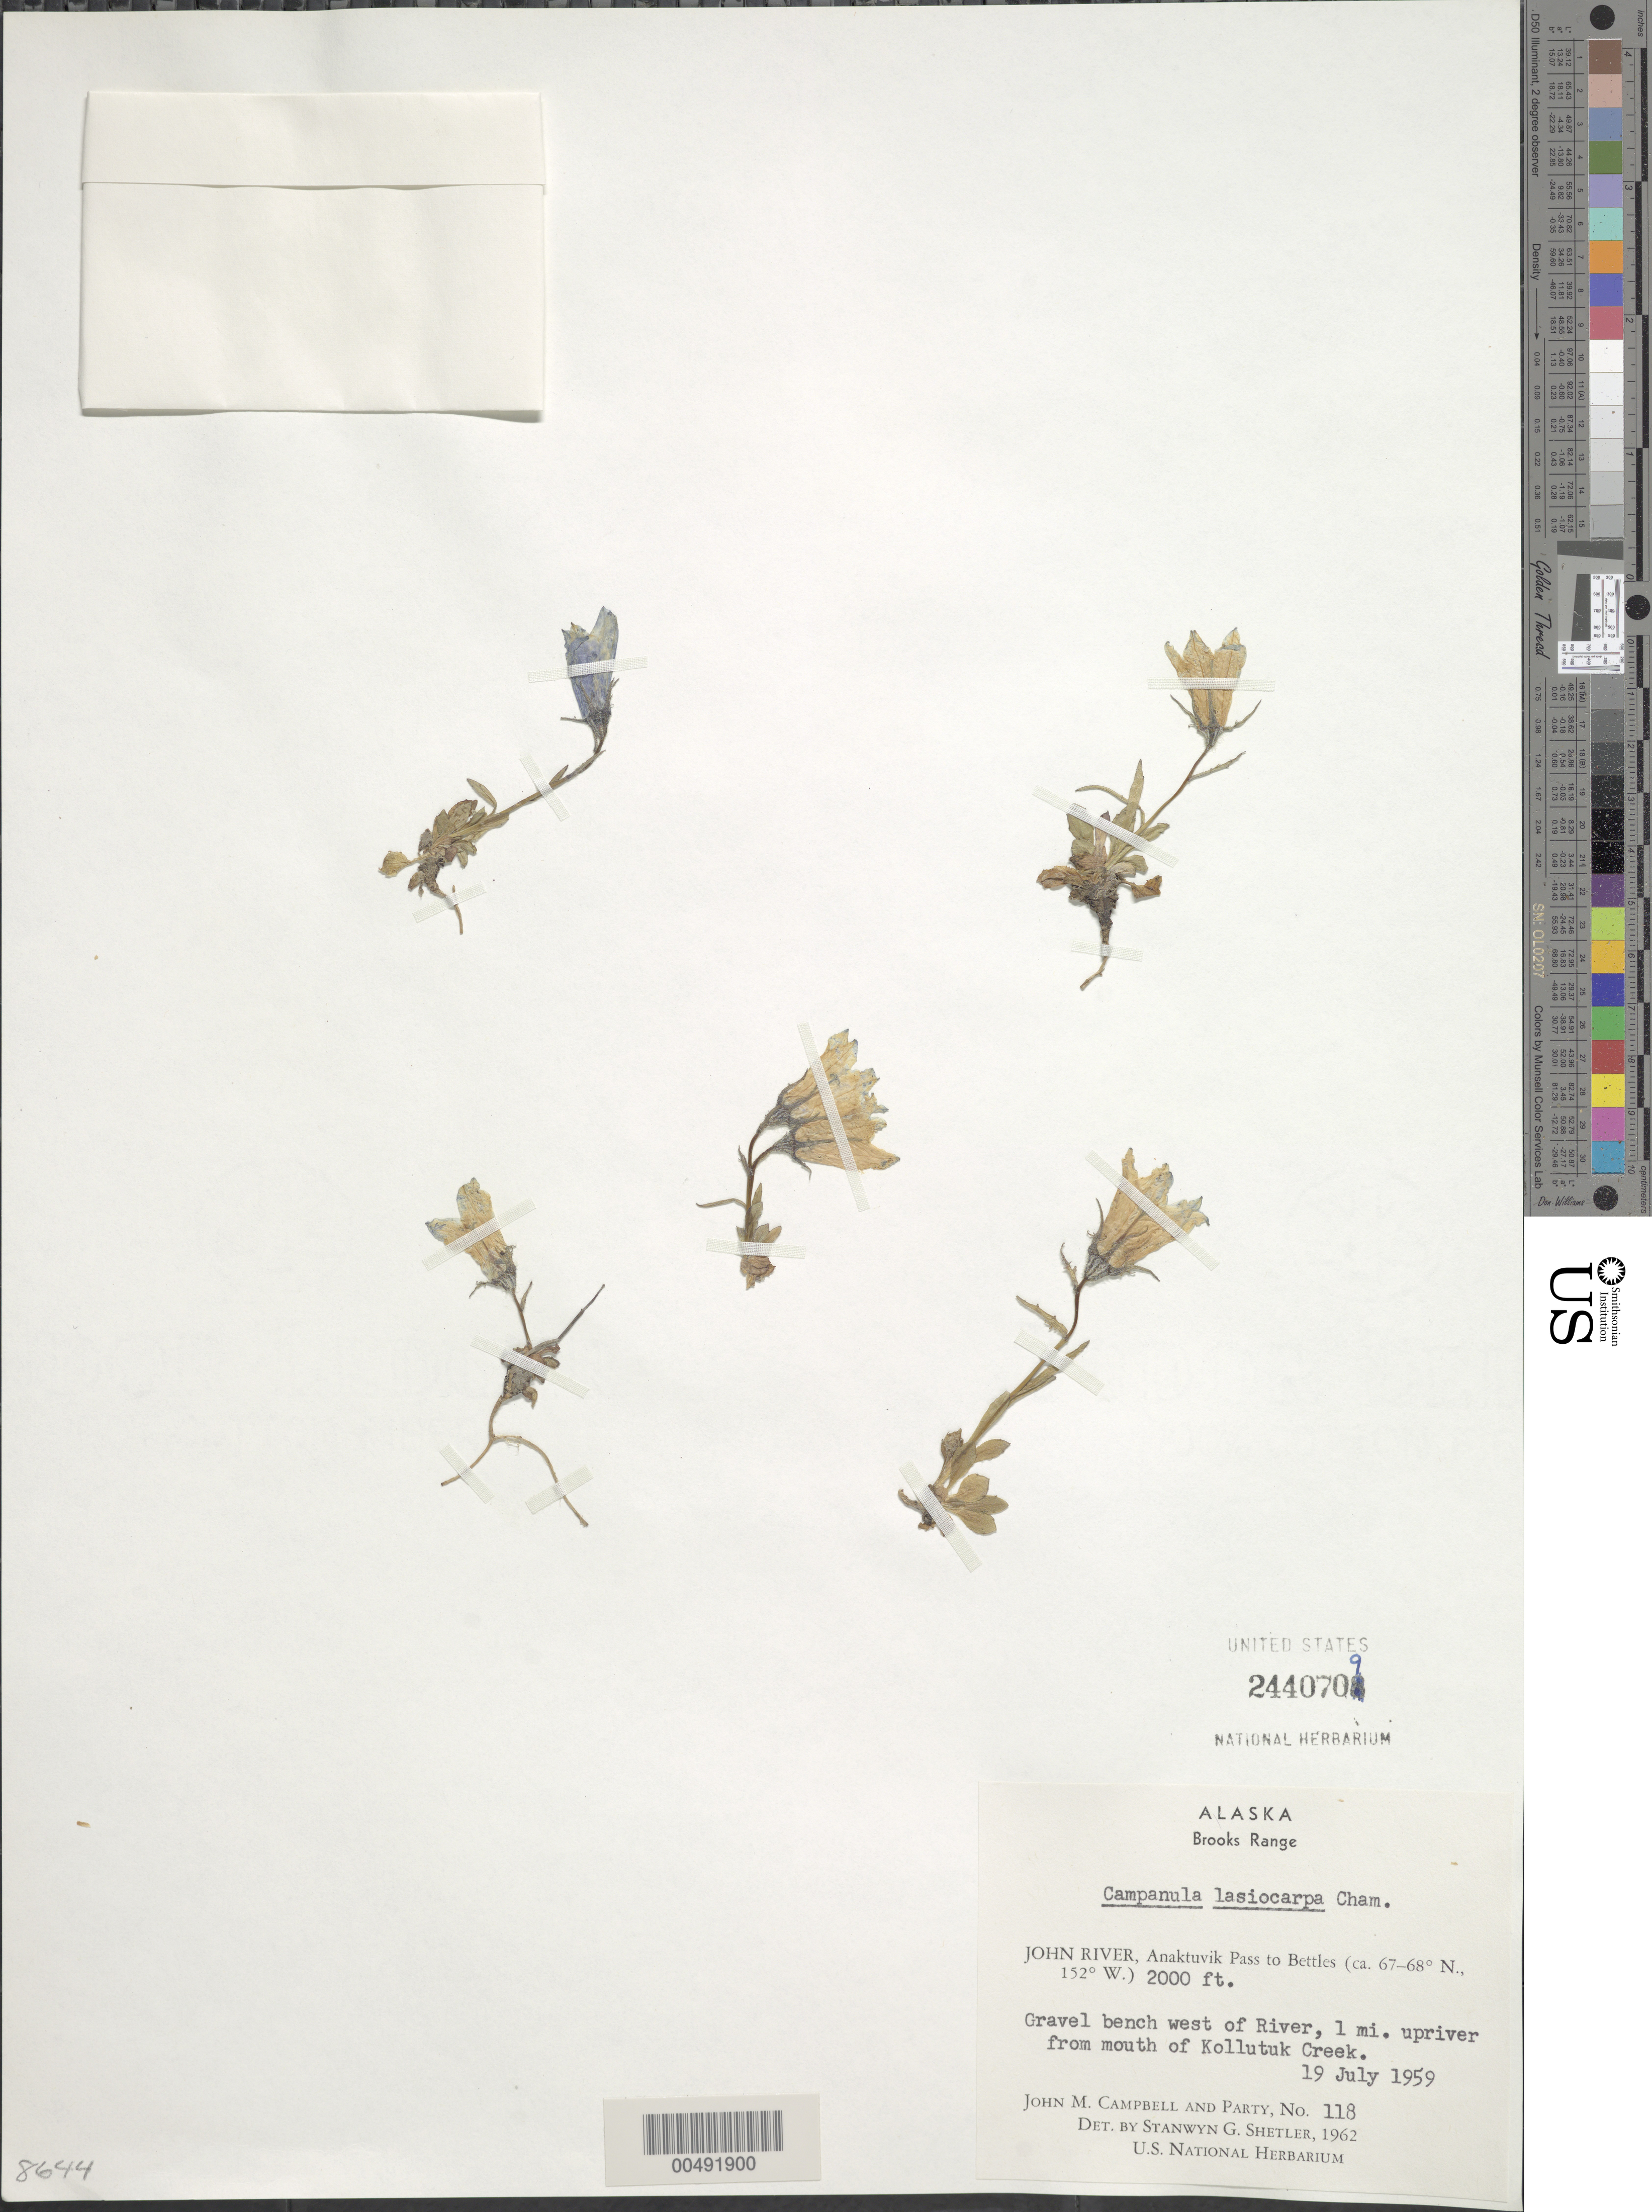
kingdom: Plantae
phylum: Tracheophyta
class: Magnoliopsida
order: Asterales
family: Campanulaceae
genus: Campanula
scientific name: Campanula lasiocarpa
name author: Cham.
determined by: Shetler, Stanwyn G., (US), NMNH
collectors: J. M. Campbell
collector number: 118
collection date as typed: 19 Jul 1959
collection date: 1959-07-19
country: United States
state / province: Alaska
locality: Brooks Range, John River, Anaktuvuk Pass to Bettles, 1 mi. upriver from mouth of Kollutuk Creek (lat/long recorded as: lat=::: long=152:0:0:W)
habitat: gravel bench west of River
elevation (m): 610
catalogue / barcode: US 2440709